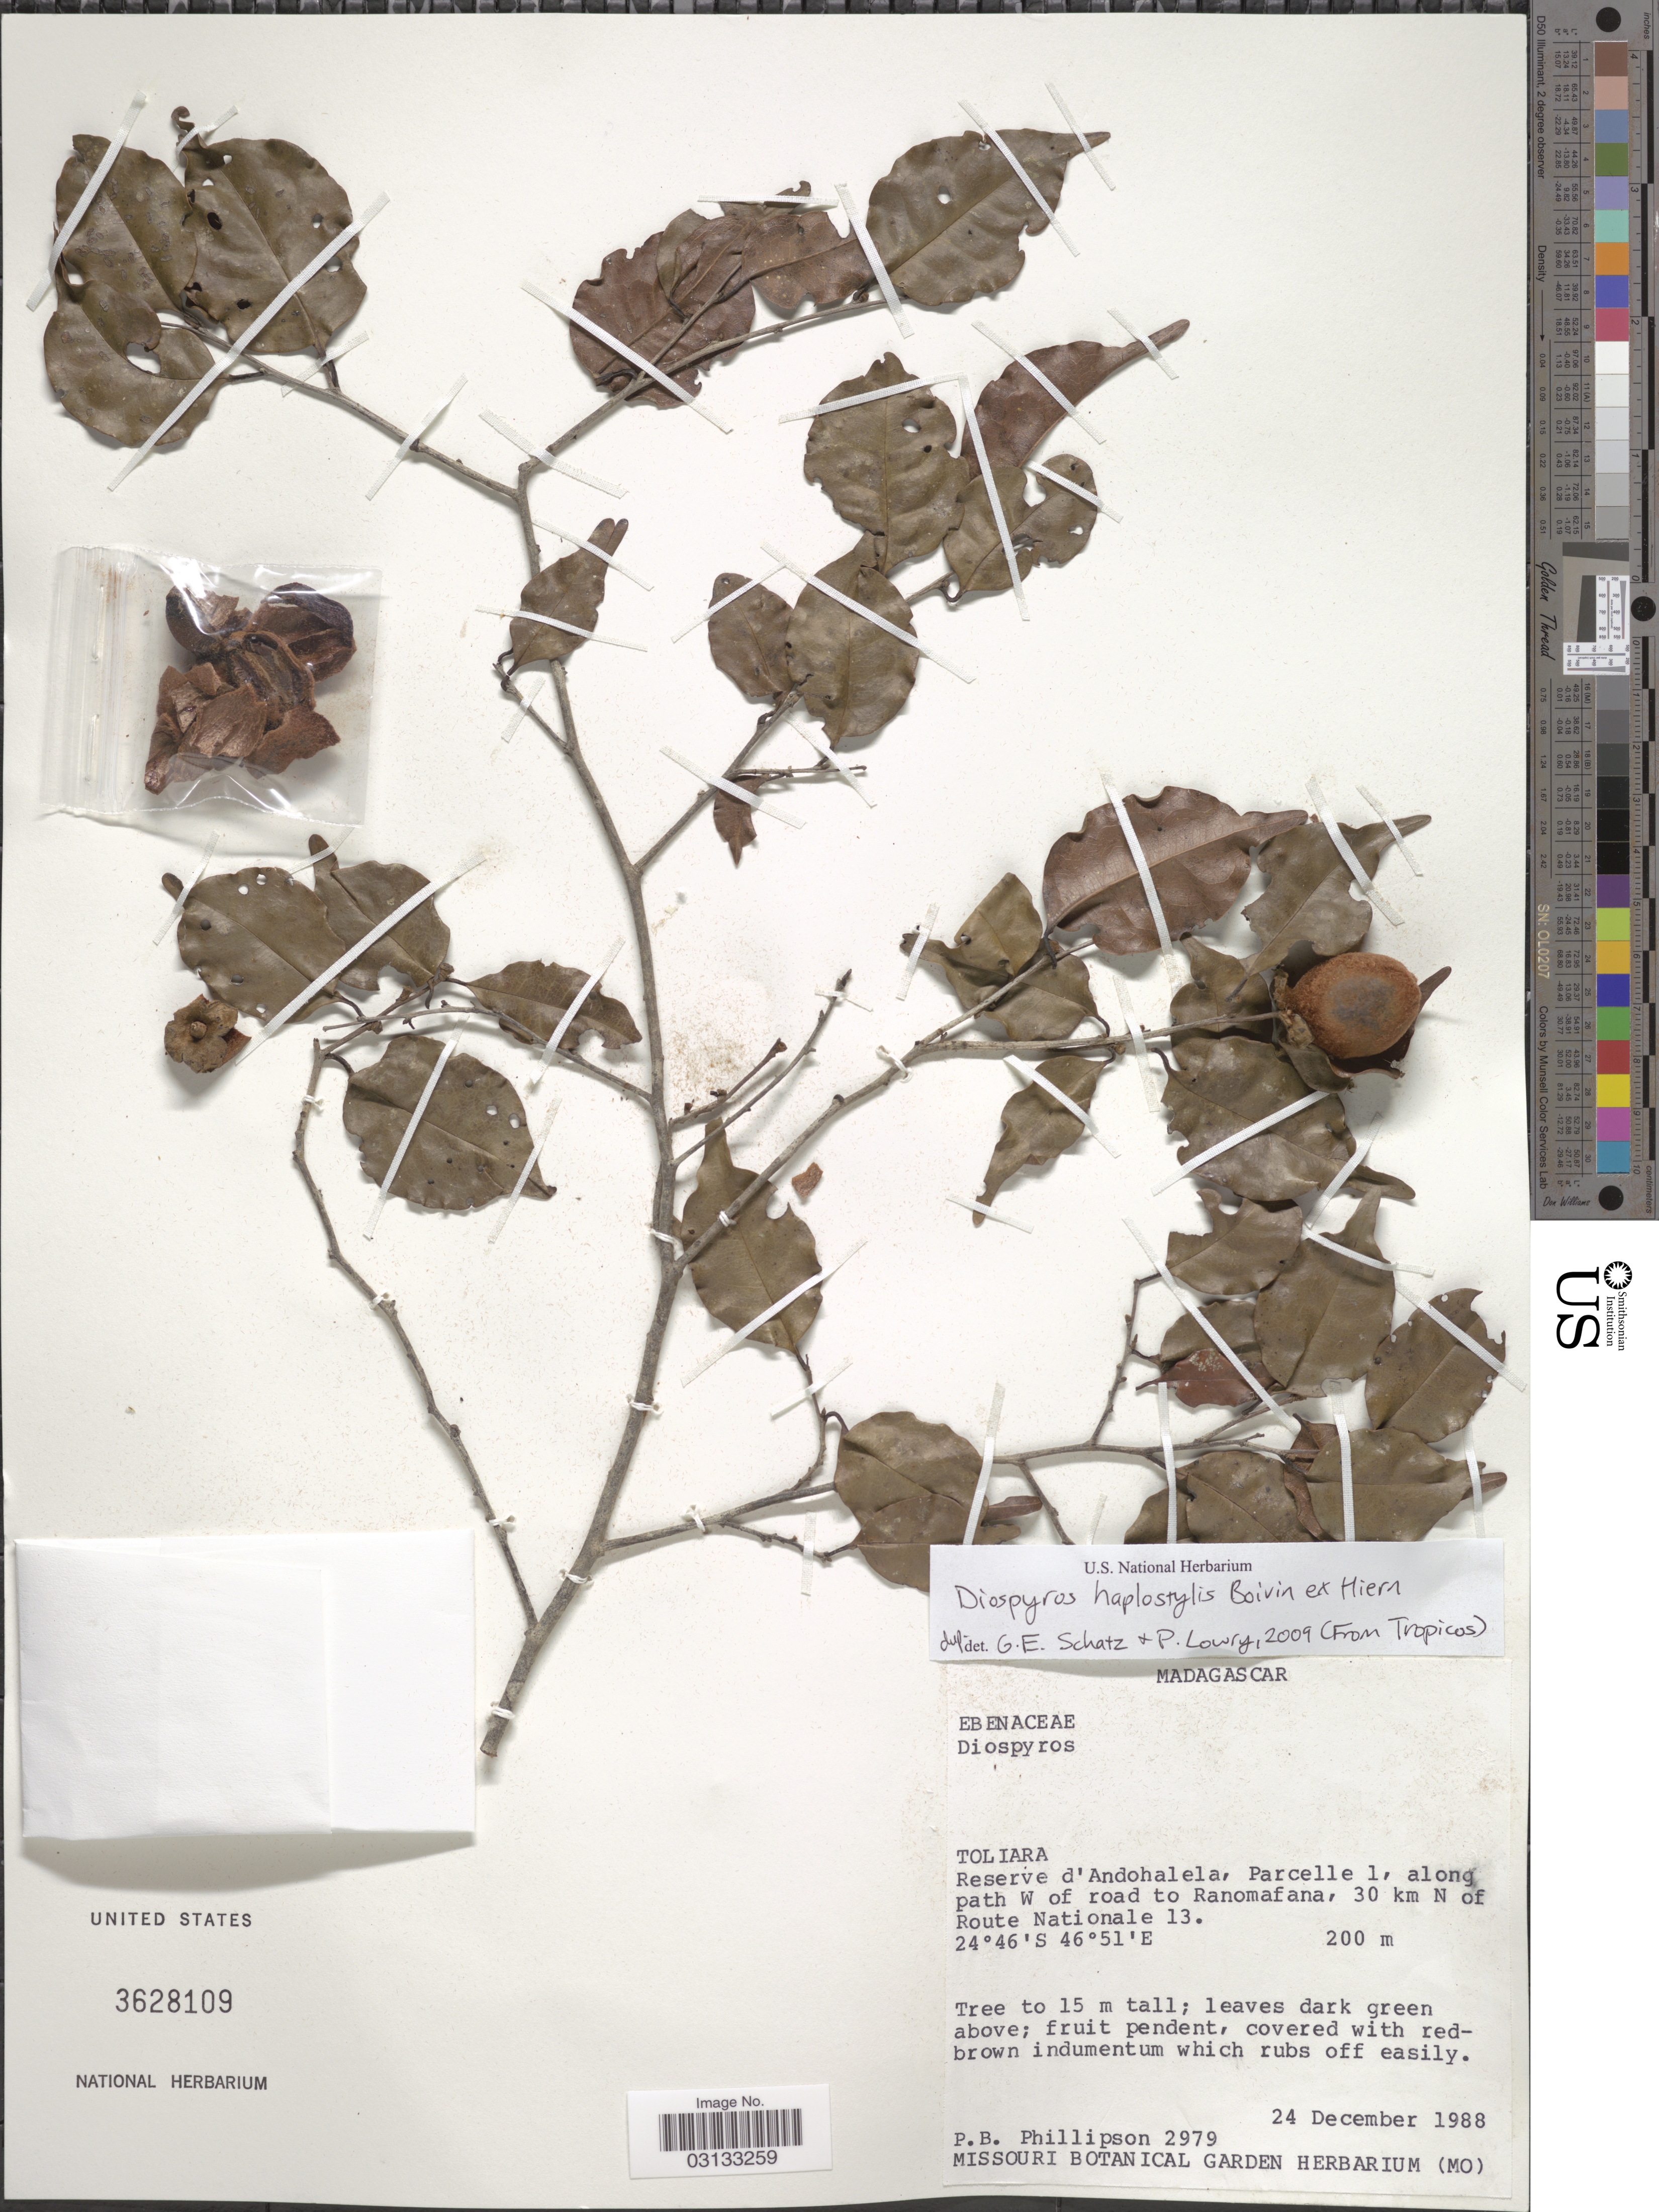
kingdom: Plantae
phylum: Tracheophyta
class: Magnoliopsida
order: Ericales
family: Ebenaceae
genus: Diospyros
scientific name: Diospyros haplostylis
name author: Boivin ex Hiern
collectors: P. B. Phillipson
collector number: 2979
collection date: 1988-12-24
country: Madagascar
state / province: Anosy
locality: Reserve d'Andohalela, Parcelle 1, along path W of road to Ranomafana, 30 km N of Route Nationale 13.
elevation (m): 200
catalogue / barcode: US 3628109